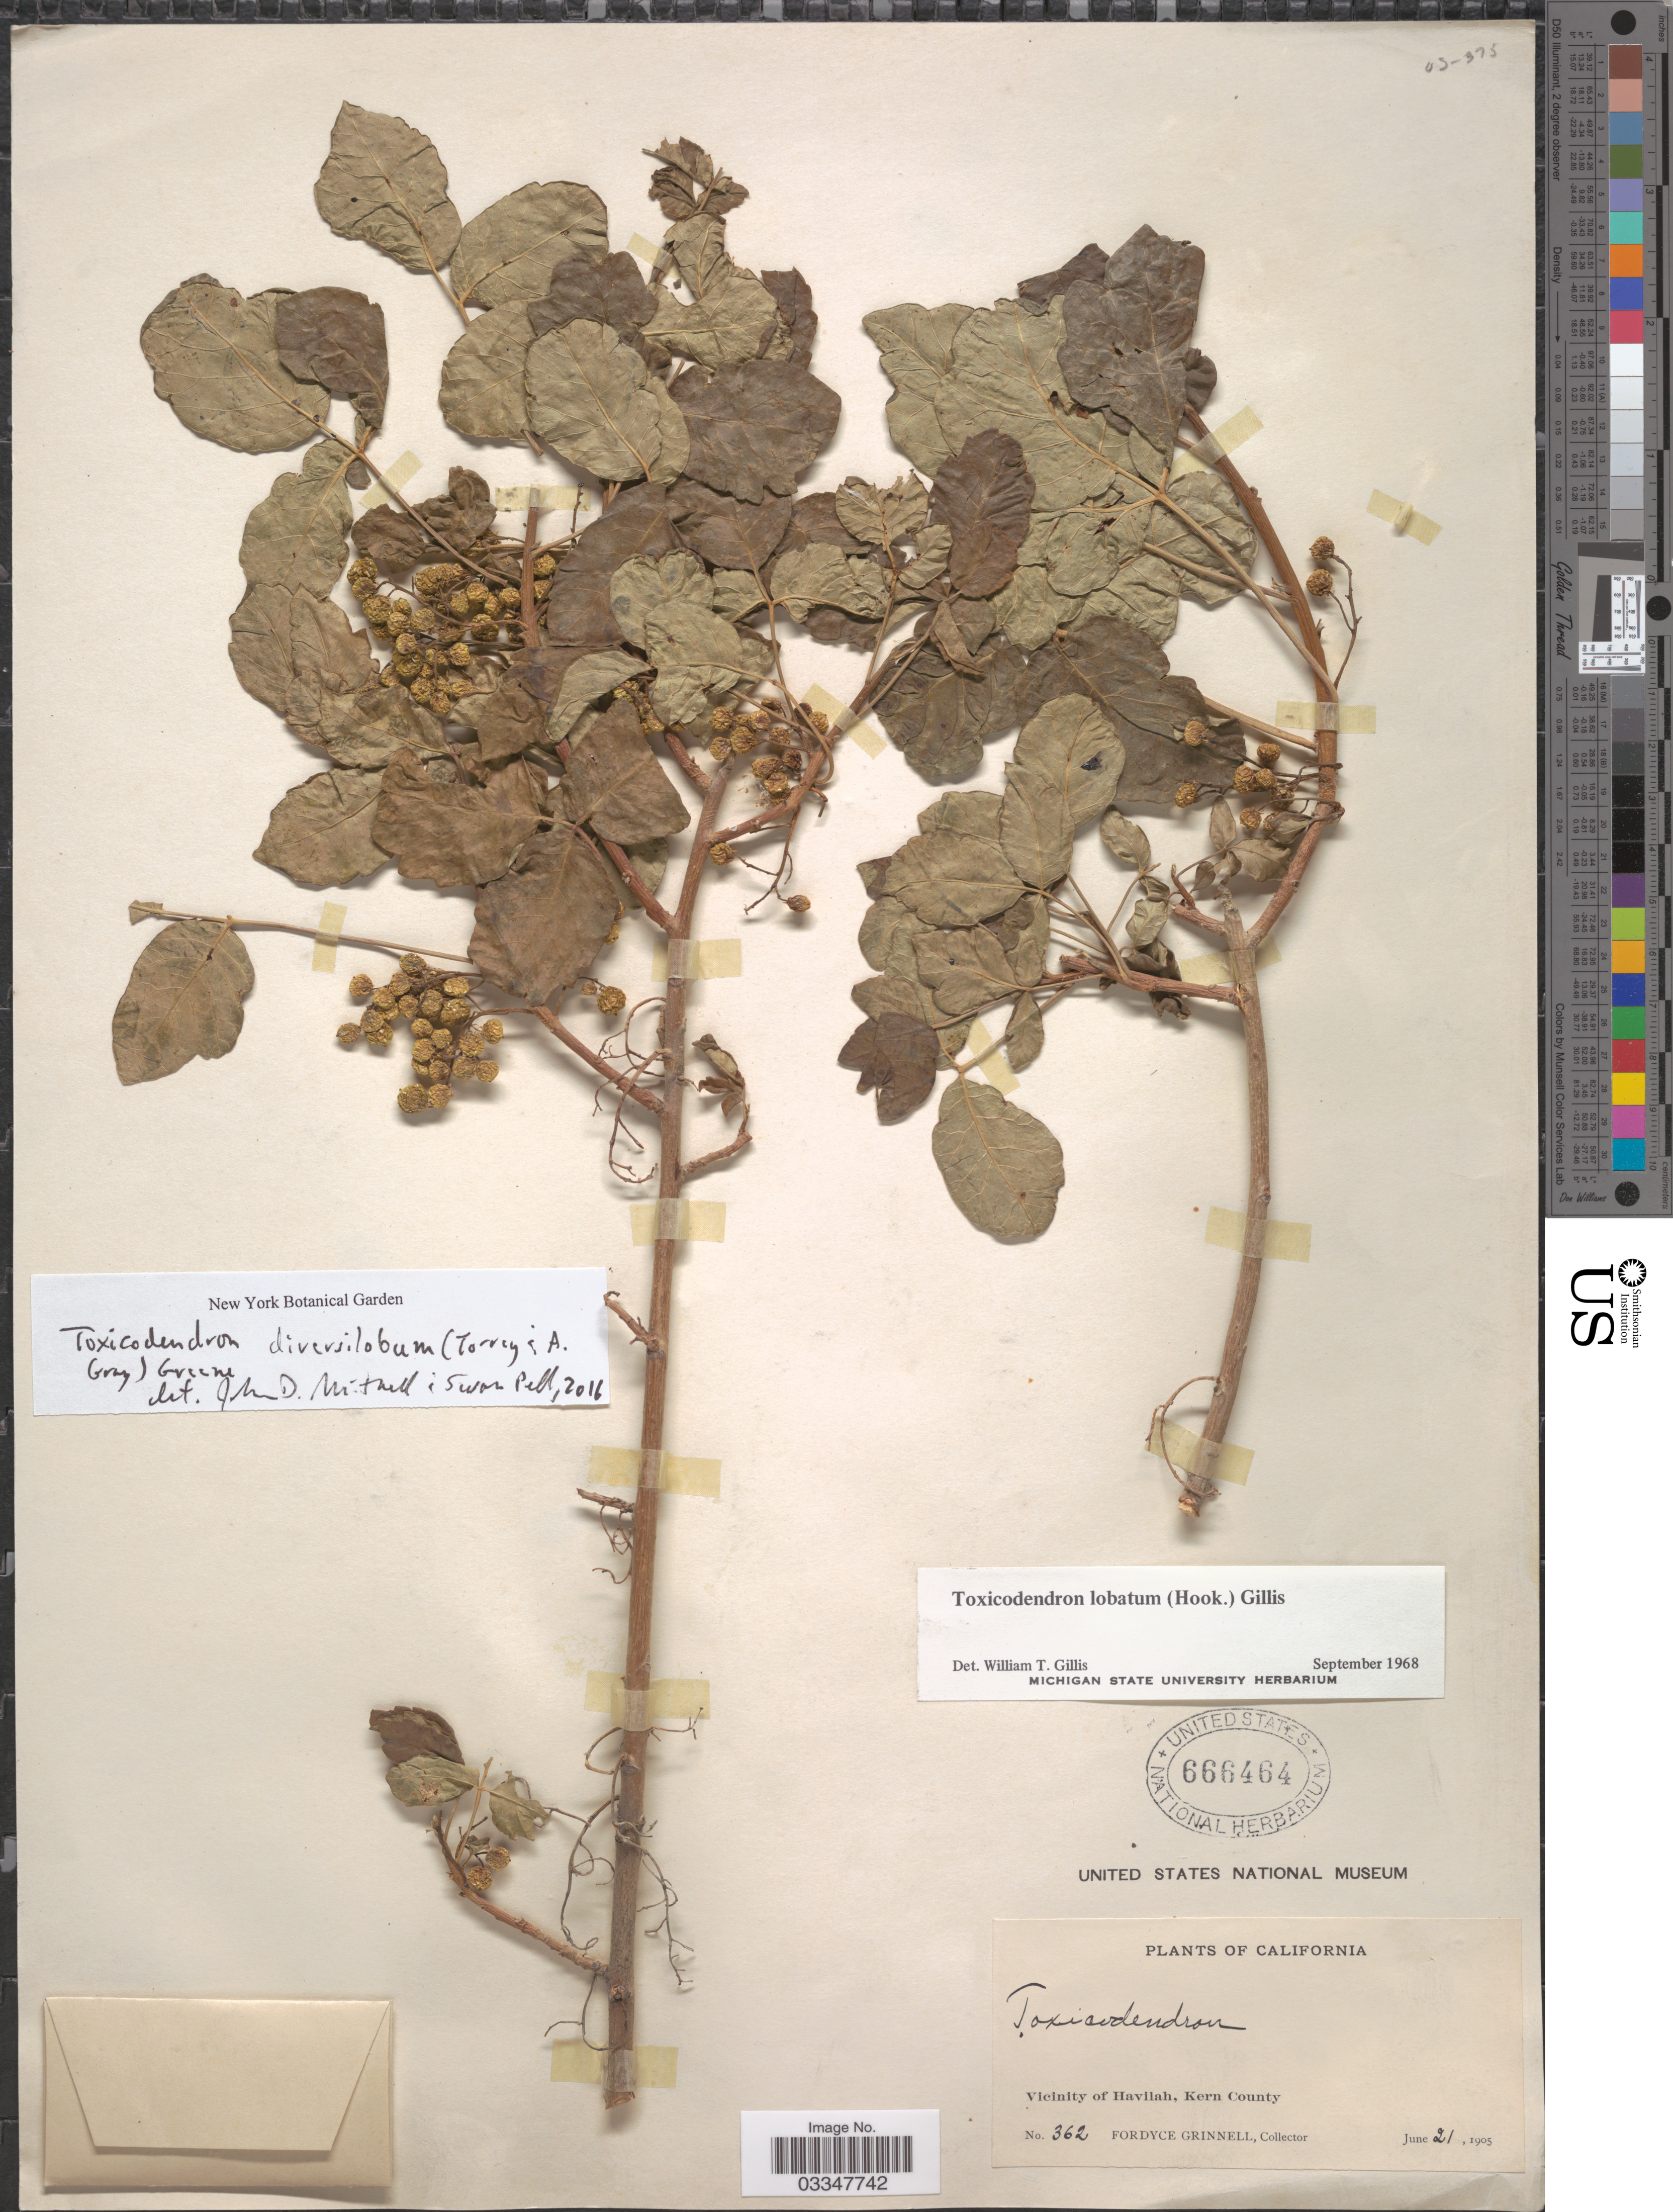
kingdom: Plantae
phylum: Tracheophyta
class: Magnoliopsida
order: Sapindales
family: Anacardiaceae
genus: Toxicodendron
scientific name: Toxicodendron diversilobum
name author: (Torr. & A. Gray) Greene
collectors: F. Grinnell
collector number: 362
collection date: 1905-06-21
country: United States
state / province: California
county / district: Kern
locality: Vicinity of Havilah, Kern County.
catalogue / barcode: US 666464